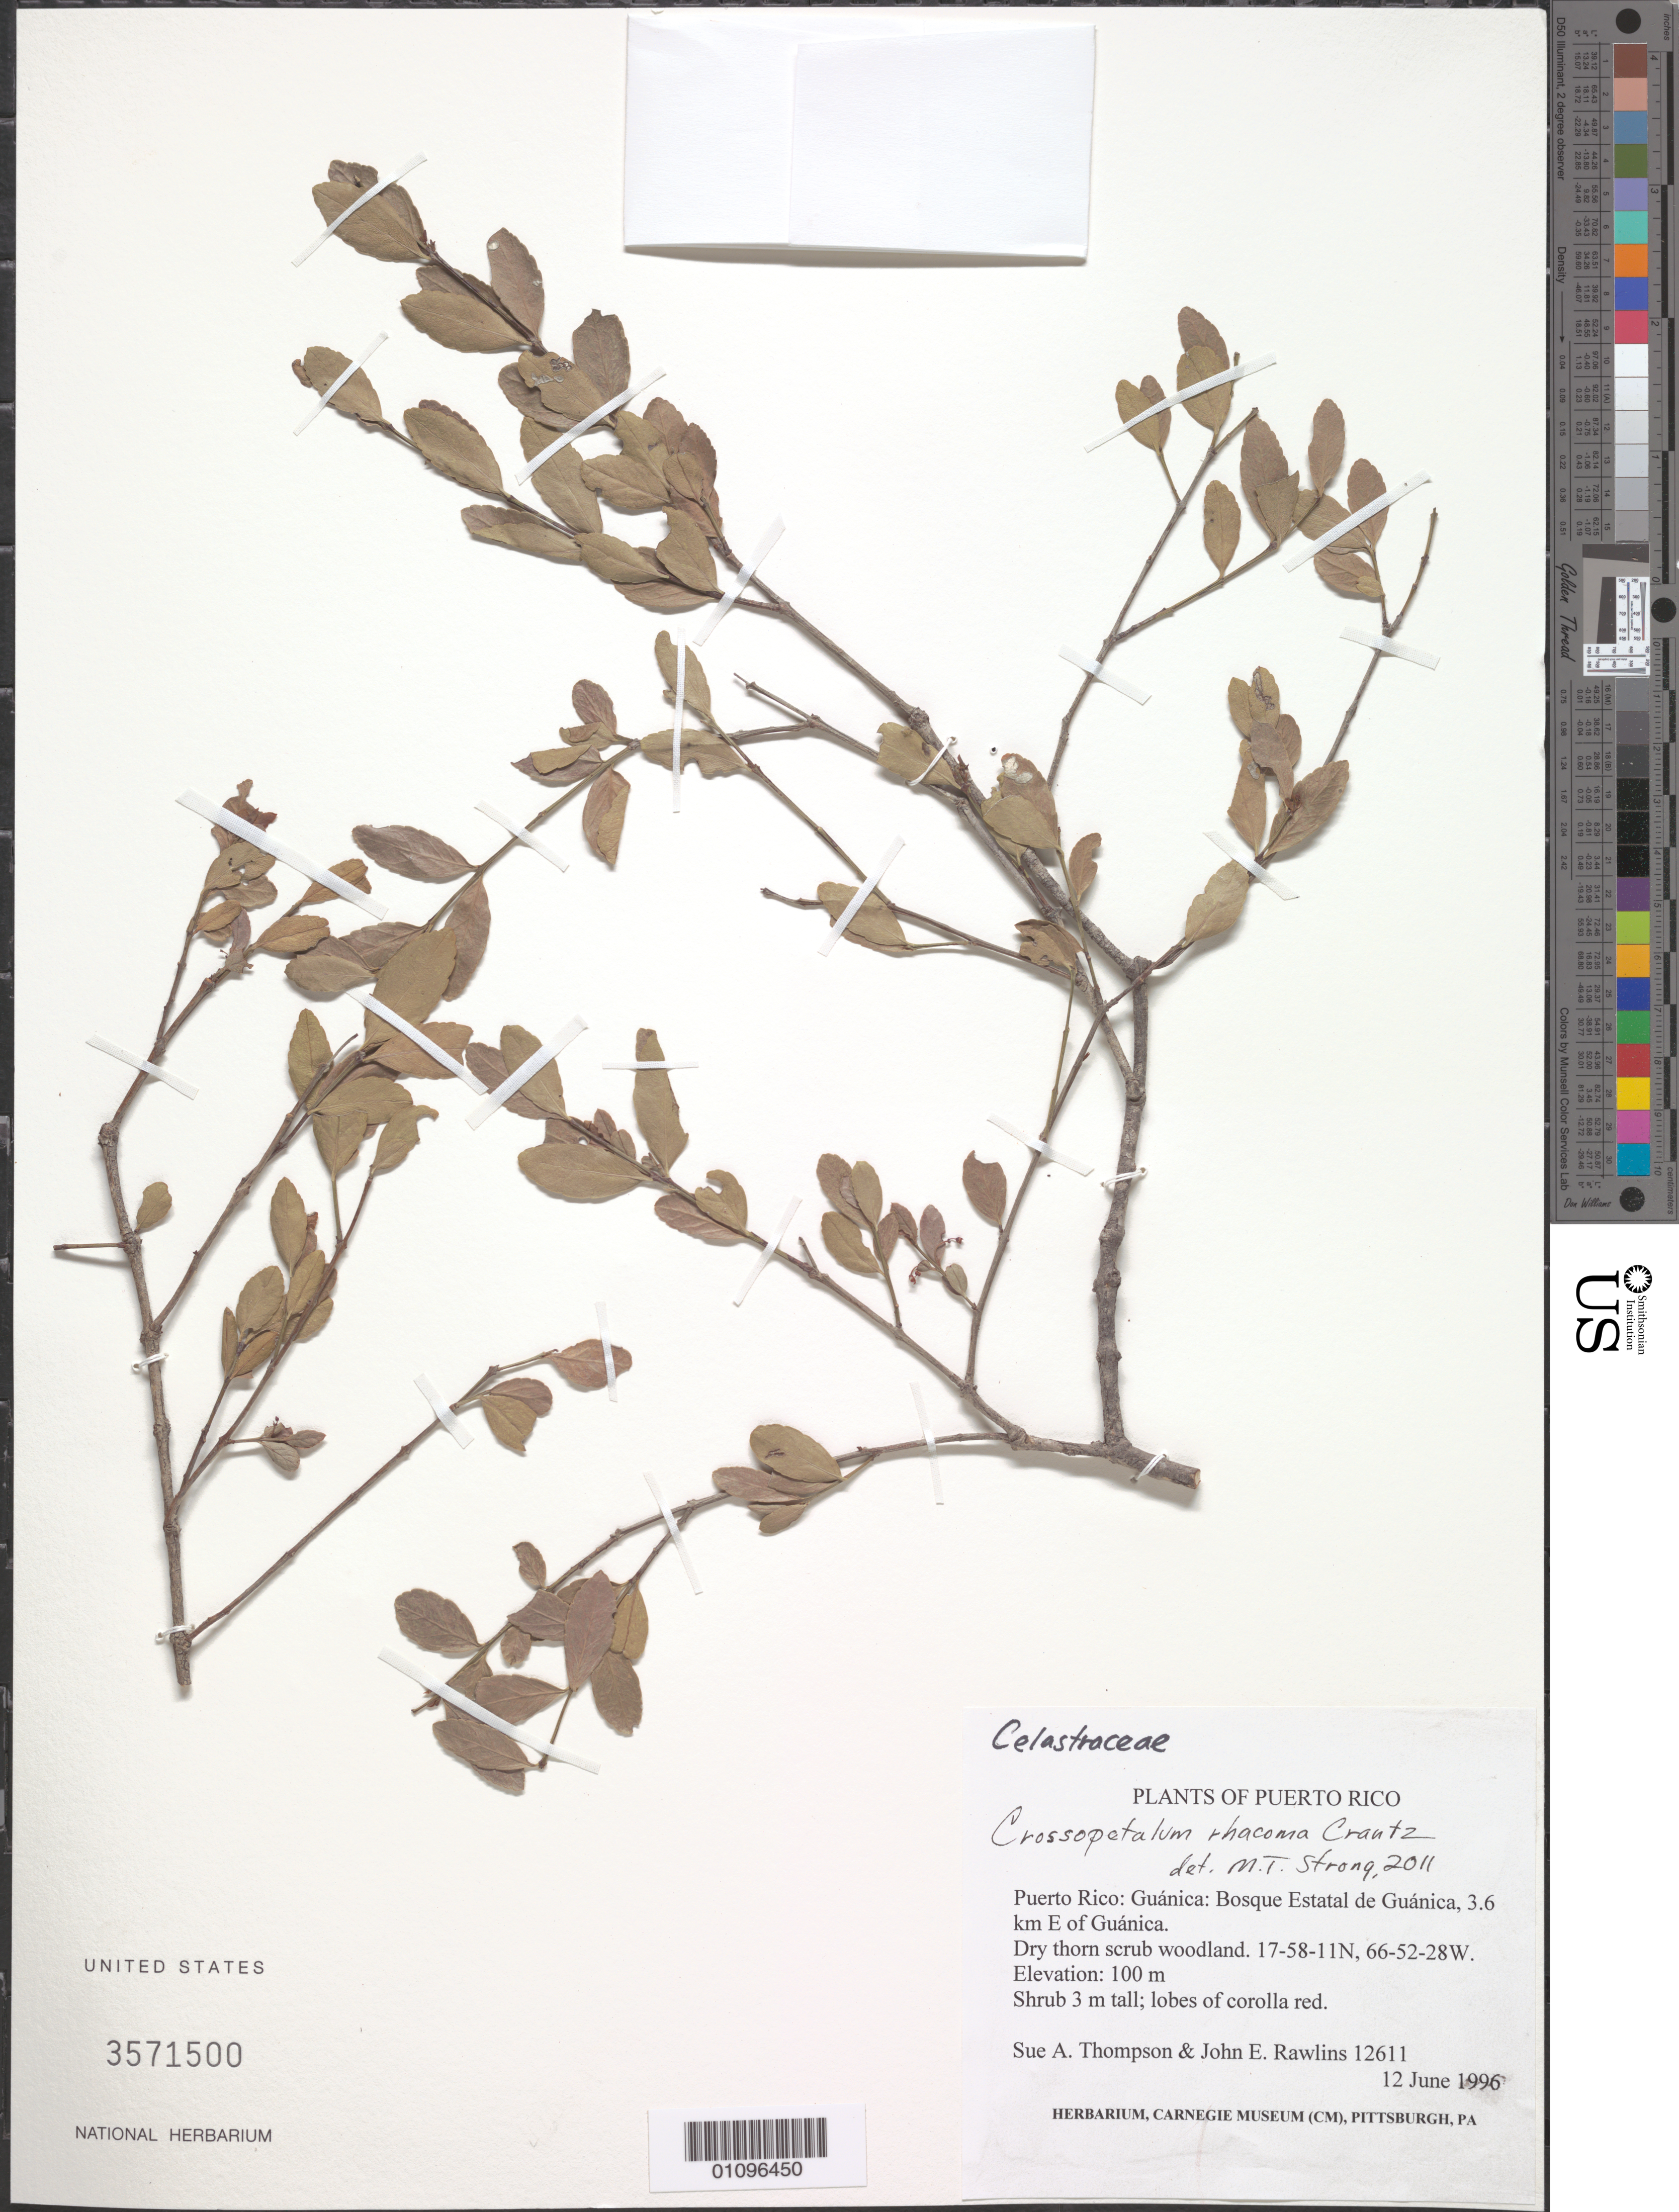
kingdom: Plantae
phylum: Tracheophyta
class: Magnoliopsida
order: Celastrales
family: Celastraceae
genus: Crossopetalum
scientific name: Crossopetalum rhacoma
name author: Crantz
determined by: Strong, M. T., (US), Smithsonian Institution - National Museum of Natural History (UNITED STATES)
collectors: S. A. Thompson & J. Rawlins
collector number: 12611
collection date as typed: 12 Jun 1996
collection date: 1996-06-12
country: Puerto Rico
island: Puerto Rico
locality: Guánica; Bosque Estatal de Guánica, 3.6 km E of Guánica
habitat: Dry thorn scrub woodland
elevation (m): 100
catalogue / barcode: US 3571500